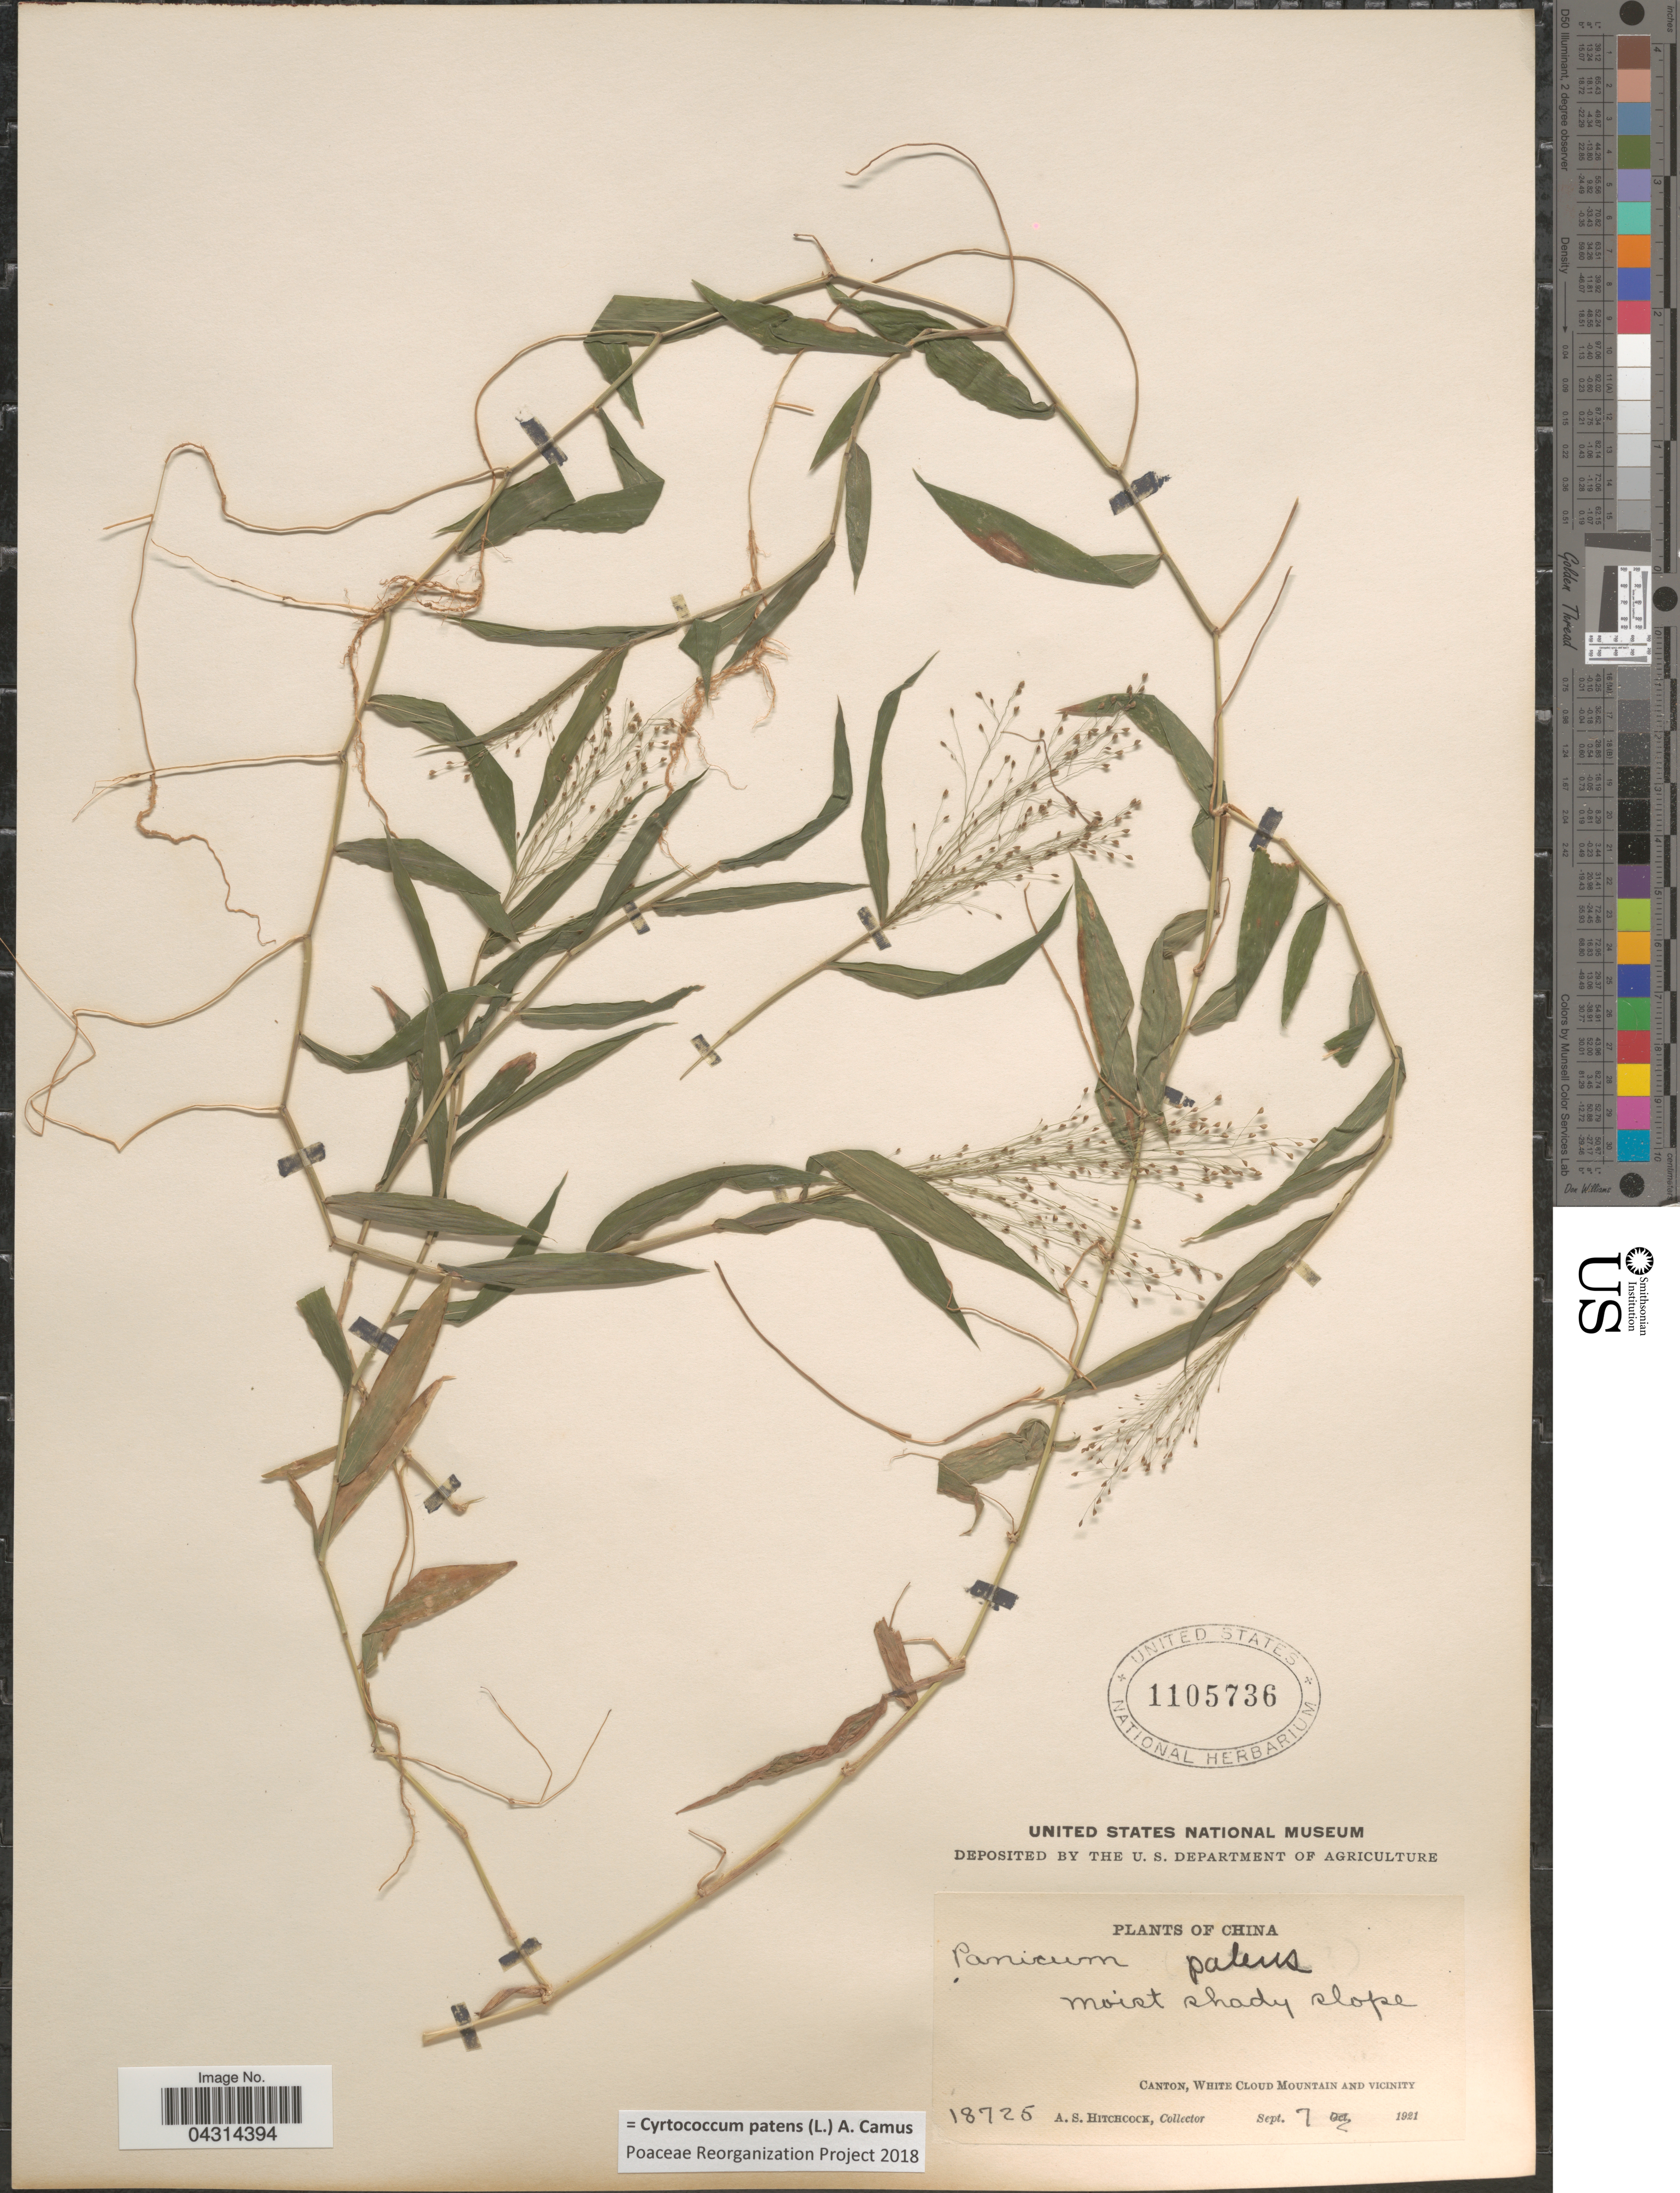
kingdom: Plantae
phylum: Tracheophyta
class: Liliopsida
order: Poales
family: Poaceae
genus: Cyrtococcum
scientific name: Cyrtococcum patens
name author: (L.) A. Camus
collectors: A. S. Hitchcock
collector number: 18725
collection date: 1921-09-07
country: China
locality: Canton, White Cloud Mountain and vicinity.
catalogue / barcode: US 1105736